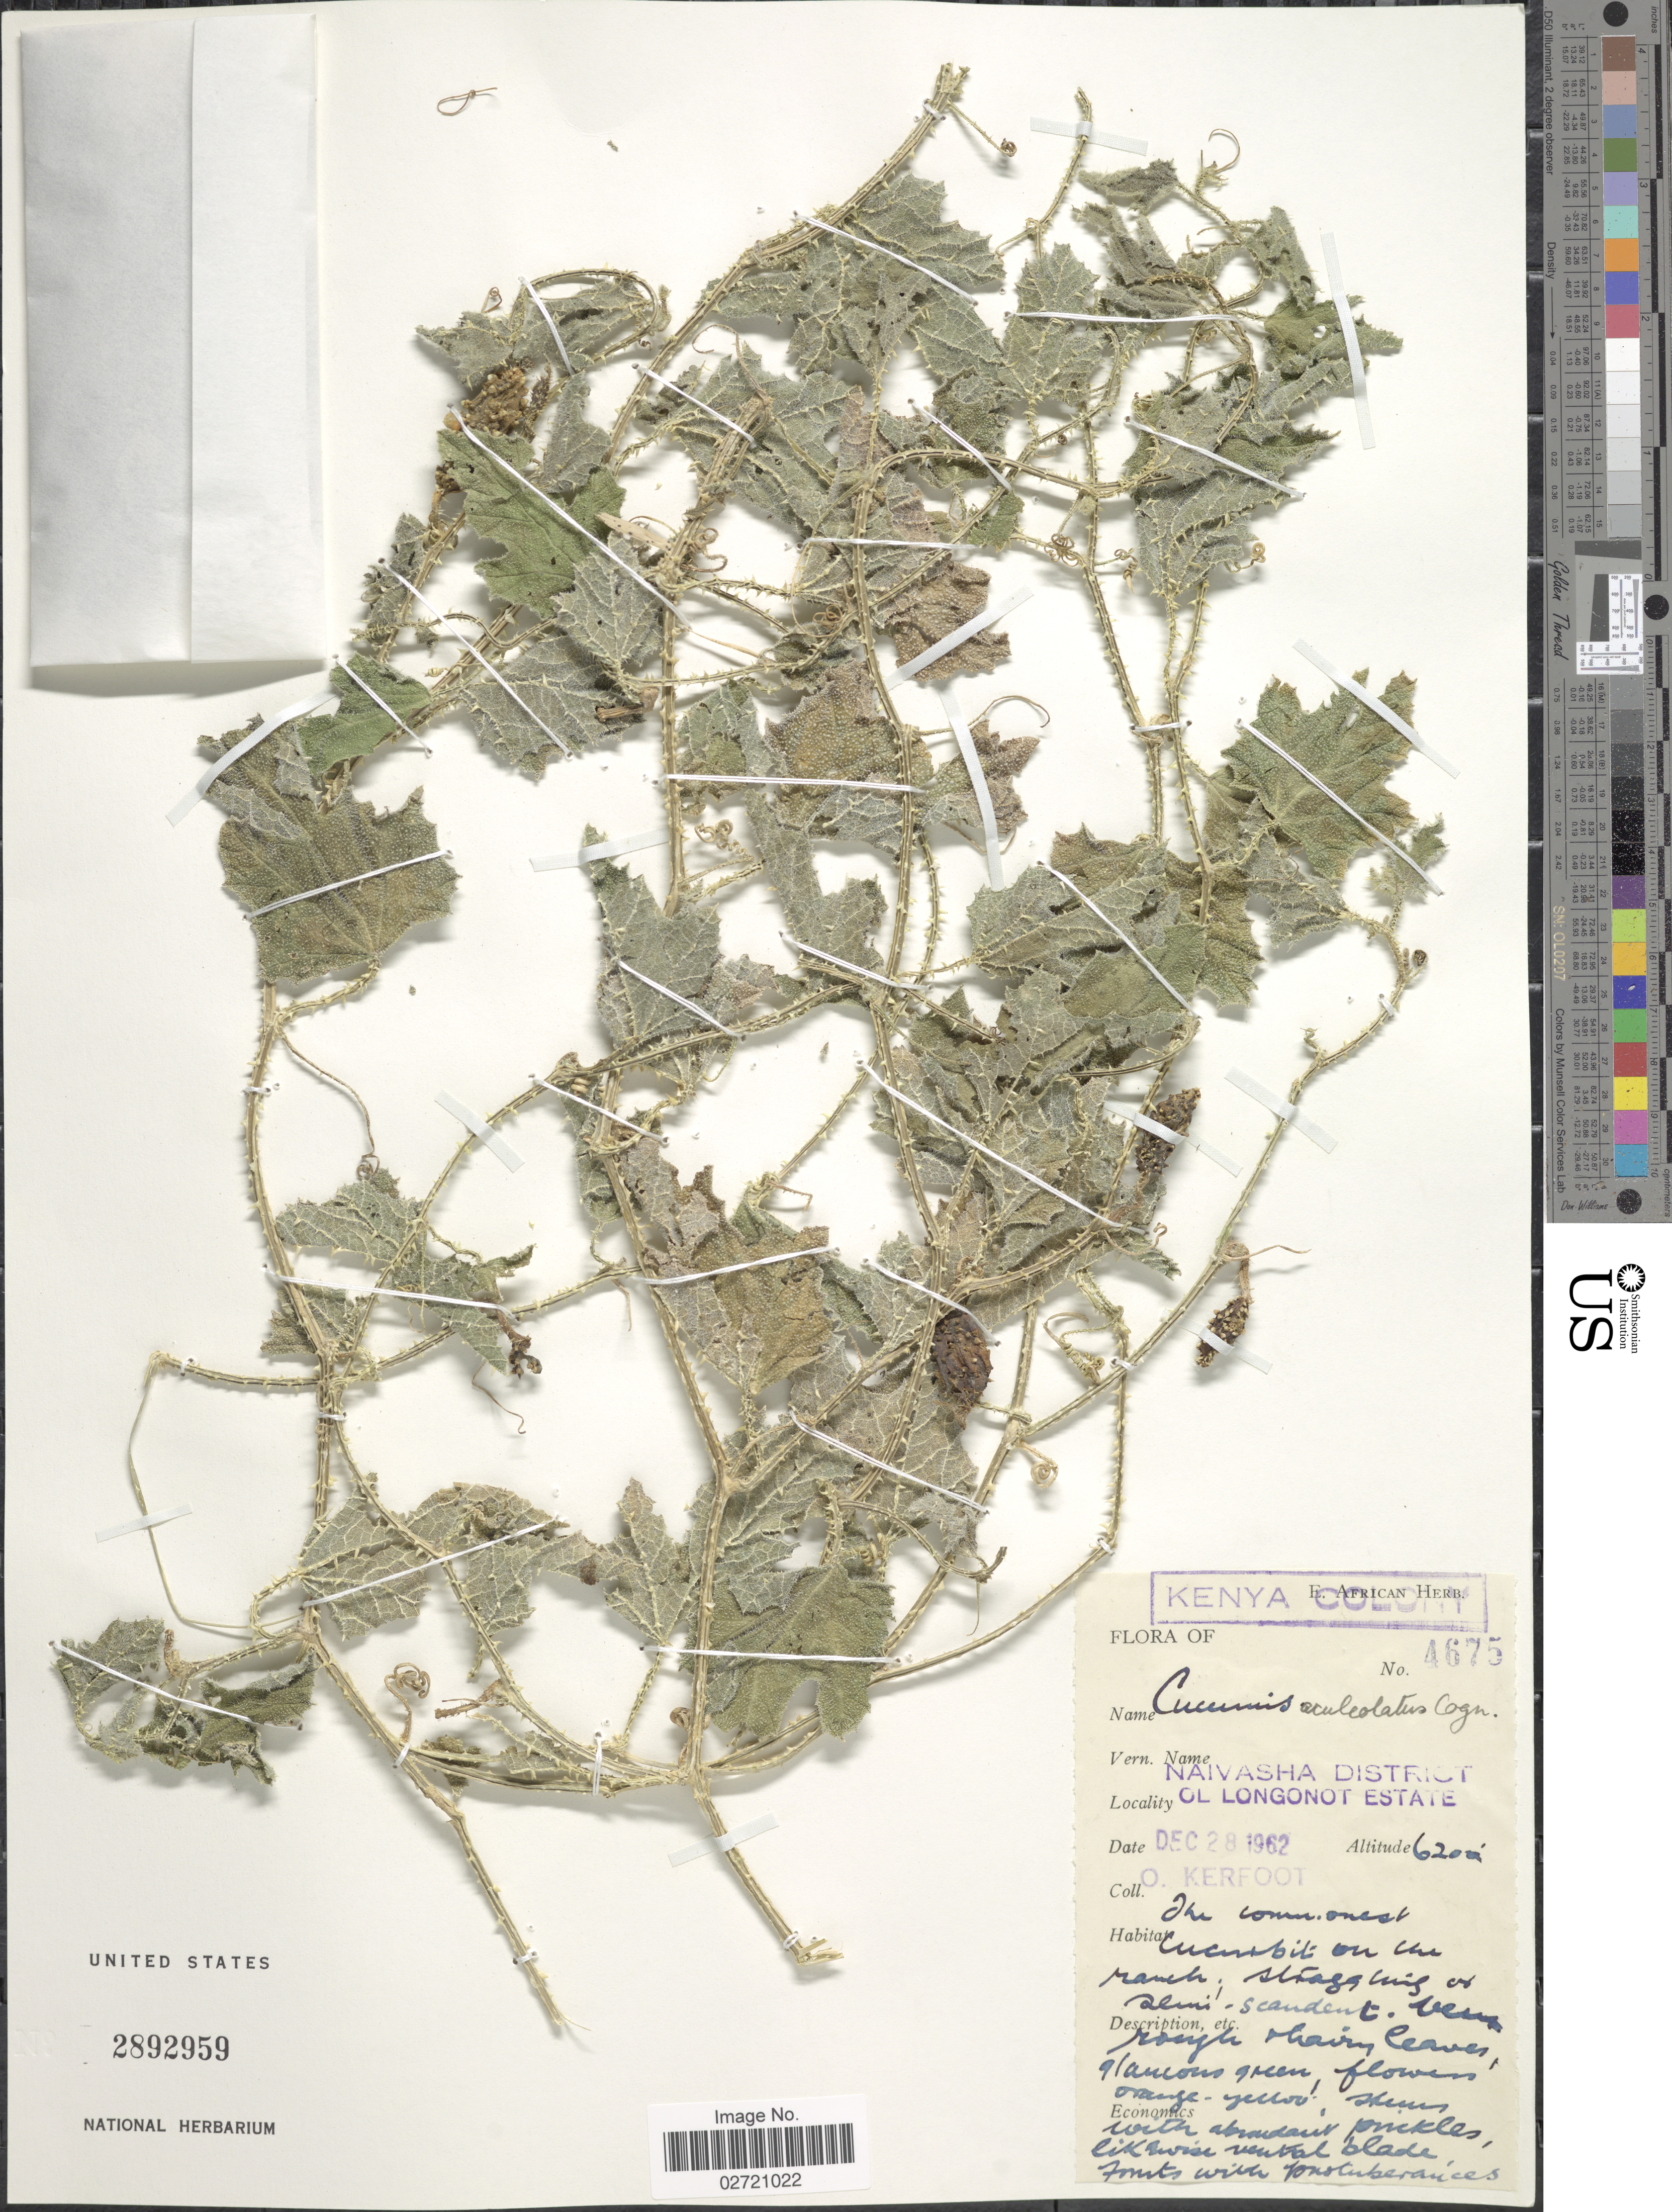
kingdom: Plantae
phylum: Tracheophyta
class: Magnoliopsida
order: Cucurbitales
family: Cucurbitaceae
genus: Cucumis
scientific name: Cucumis aculeatus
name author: Cogn.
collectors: O. Kerfoot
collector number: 4675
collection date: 1962-12-28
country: Kenya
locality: Naivasha District. Ol Longonot Estate.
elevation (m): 189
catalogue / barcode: US 2892959